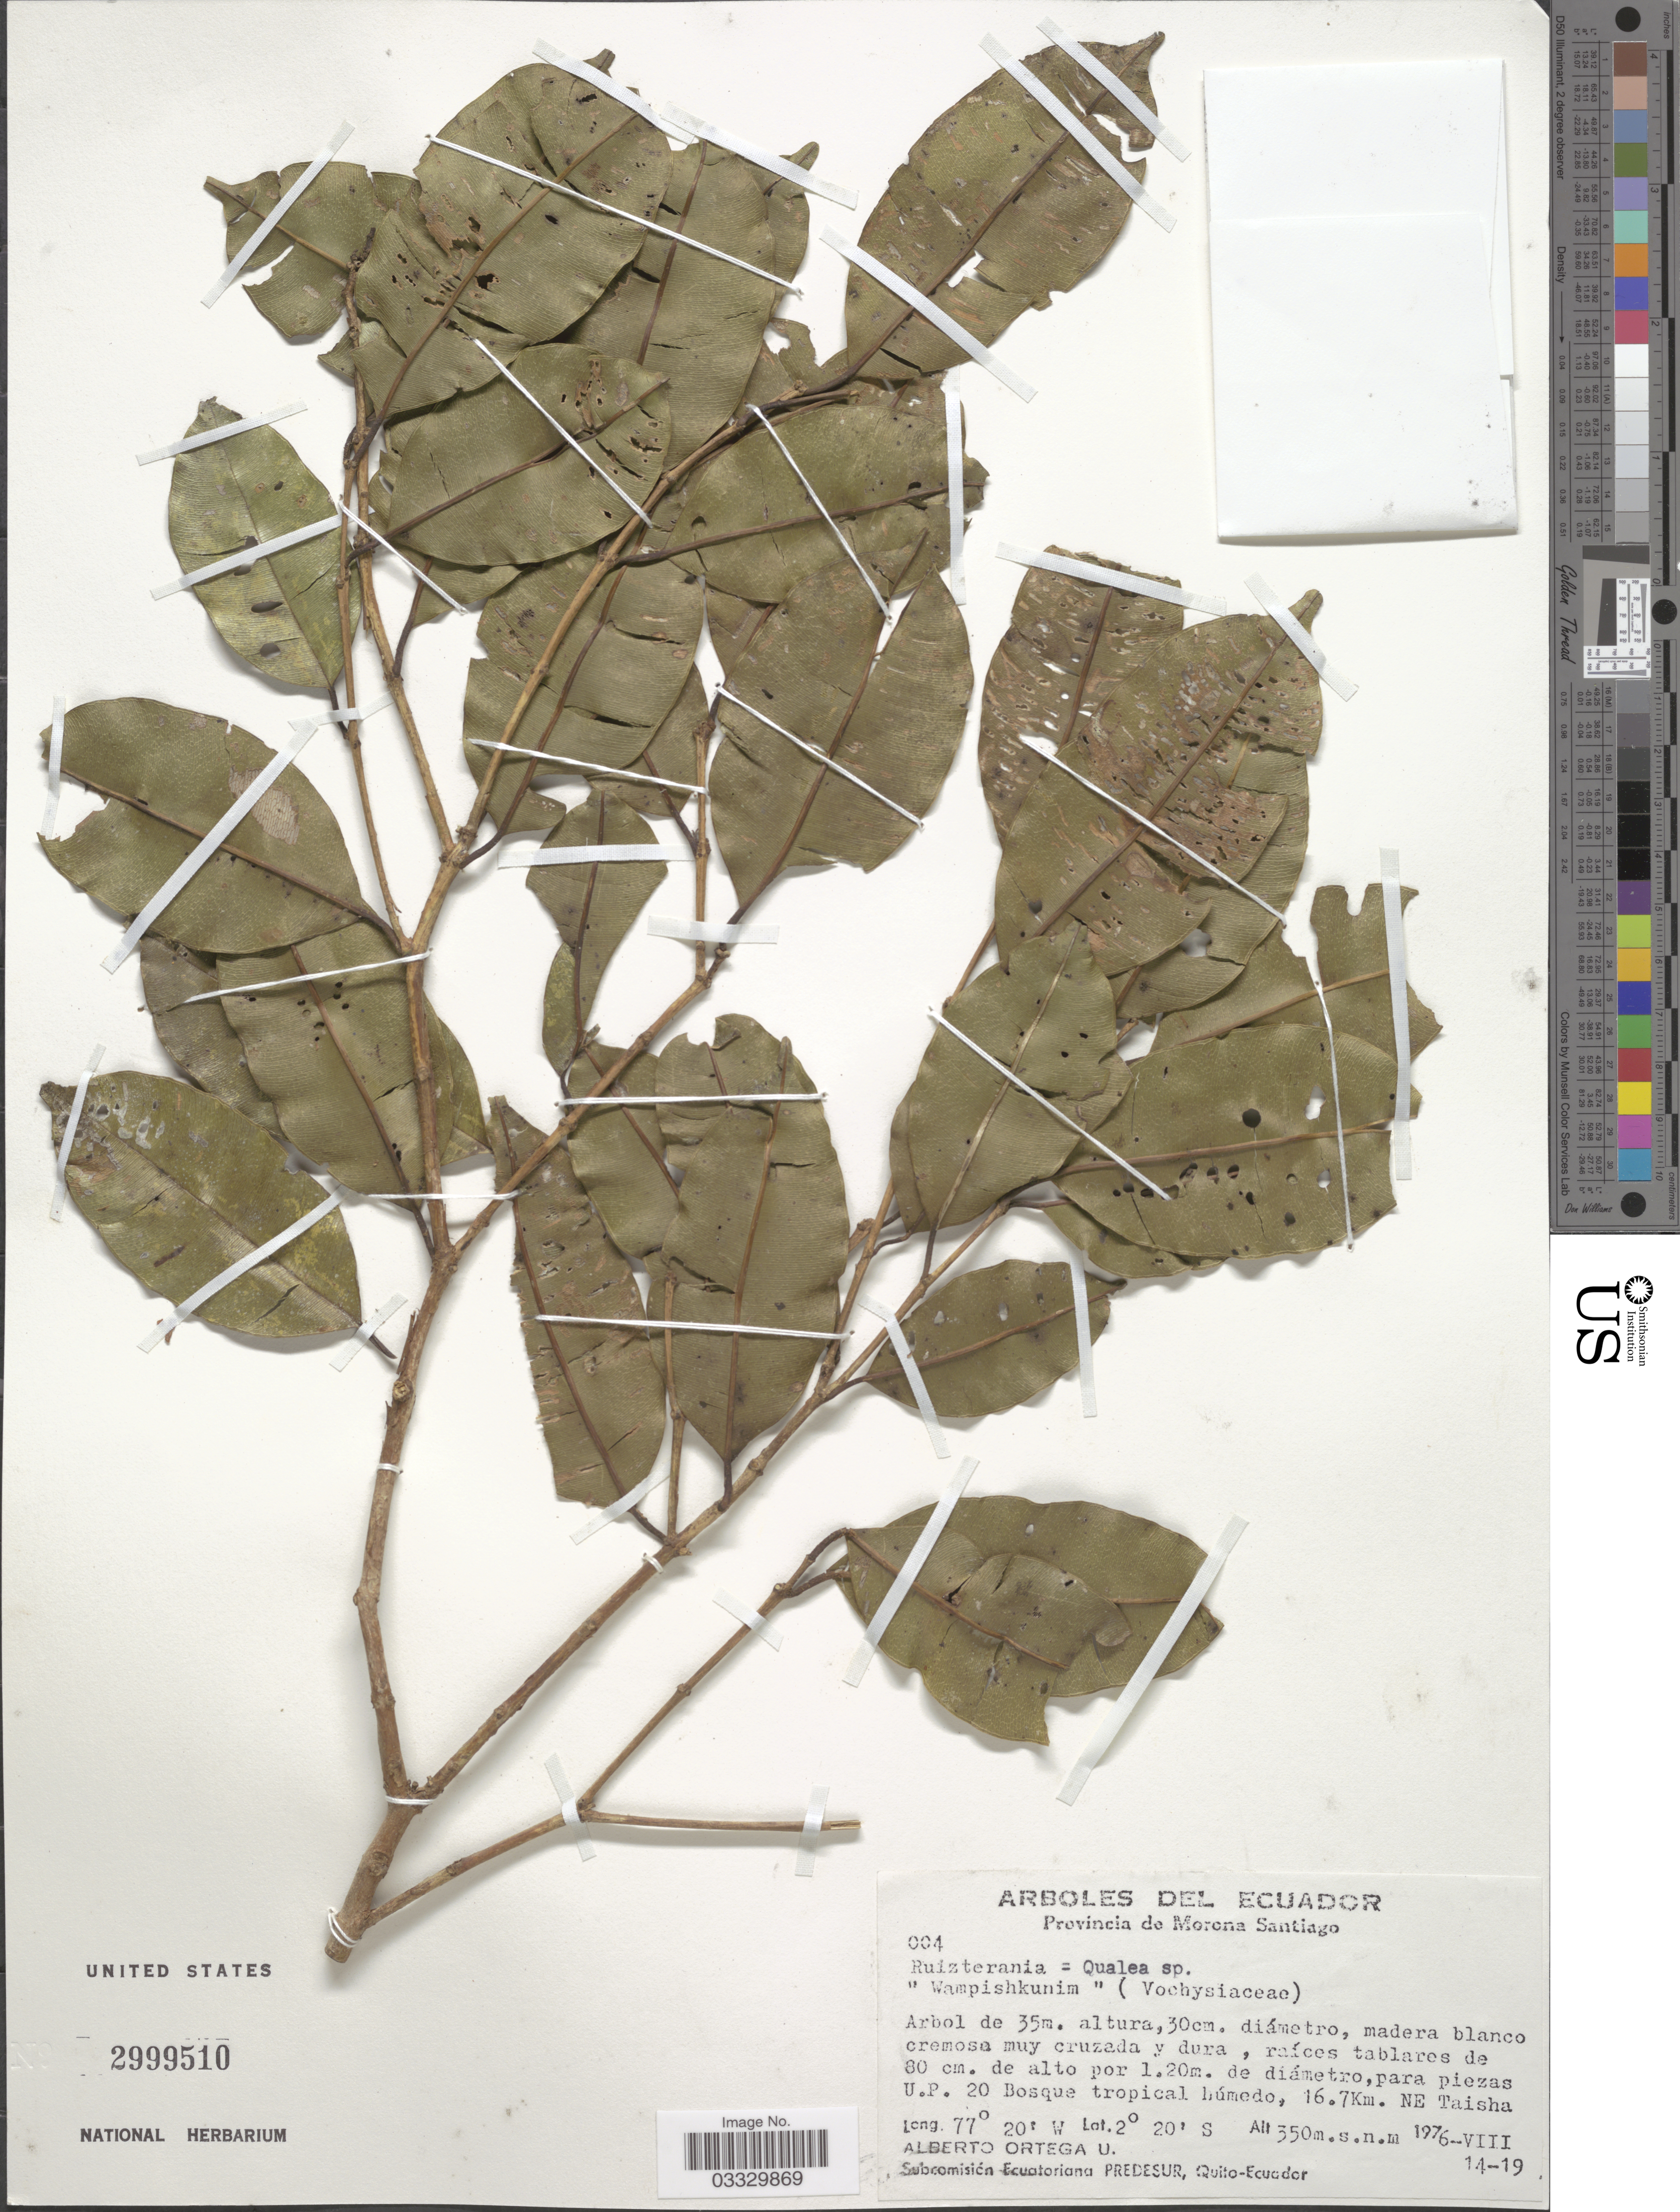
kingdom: Plantae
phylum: Tracheophyta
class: Magnoliopsida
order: Myrtales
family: Vochysiaceae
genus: Qualea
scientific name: Qualea sp.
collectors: A. T. Ortega U.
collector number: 004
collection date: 1976-08-14/1976-08-19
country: Ecuador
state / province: Morona-Santiago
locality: Para piezas U.P. 20 Bosque tropical húmedo, 16.7Km. NE Taisha.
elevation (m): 350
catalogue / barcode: US 2999510